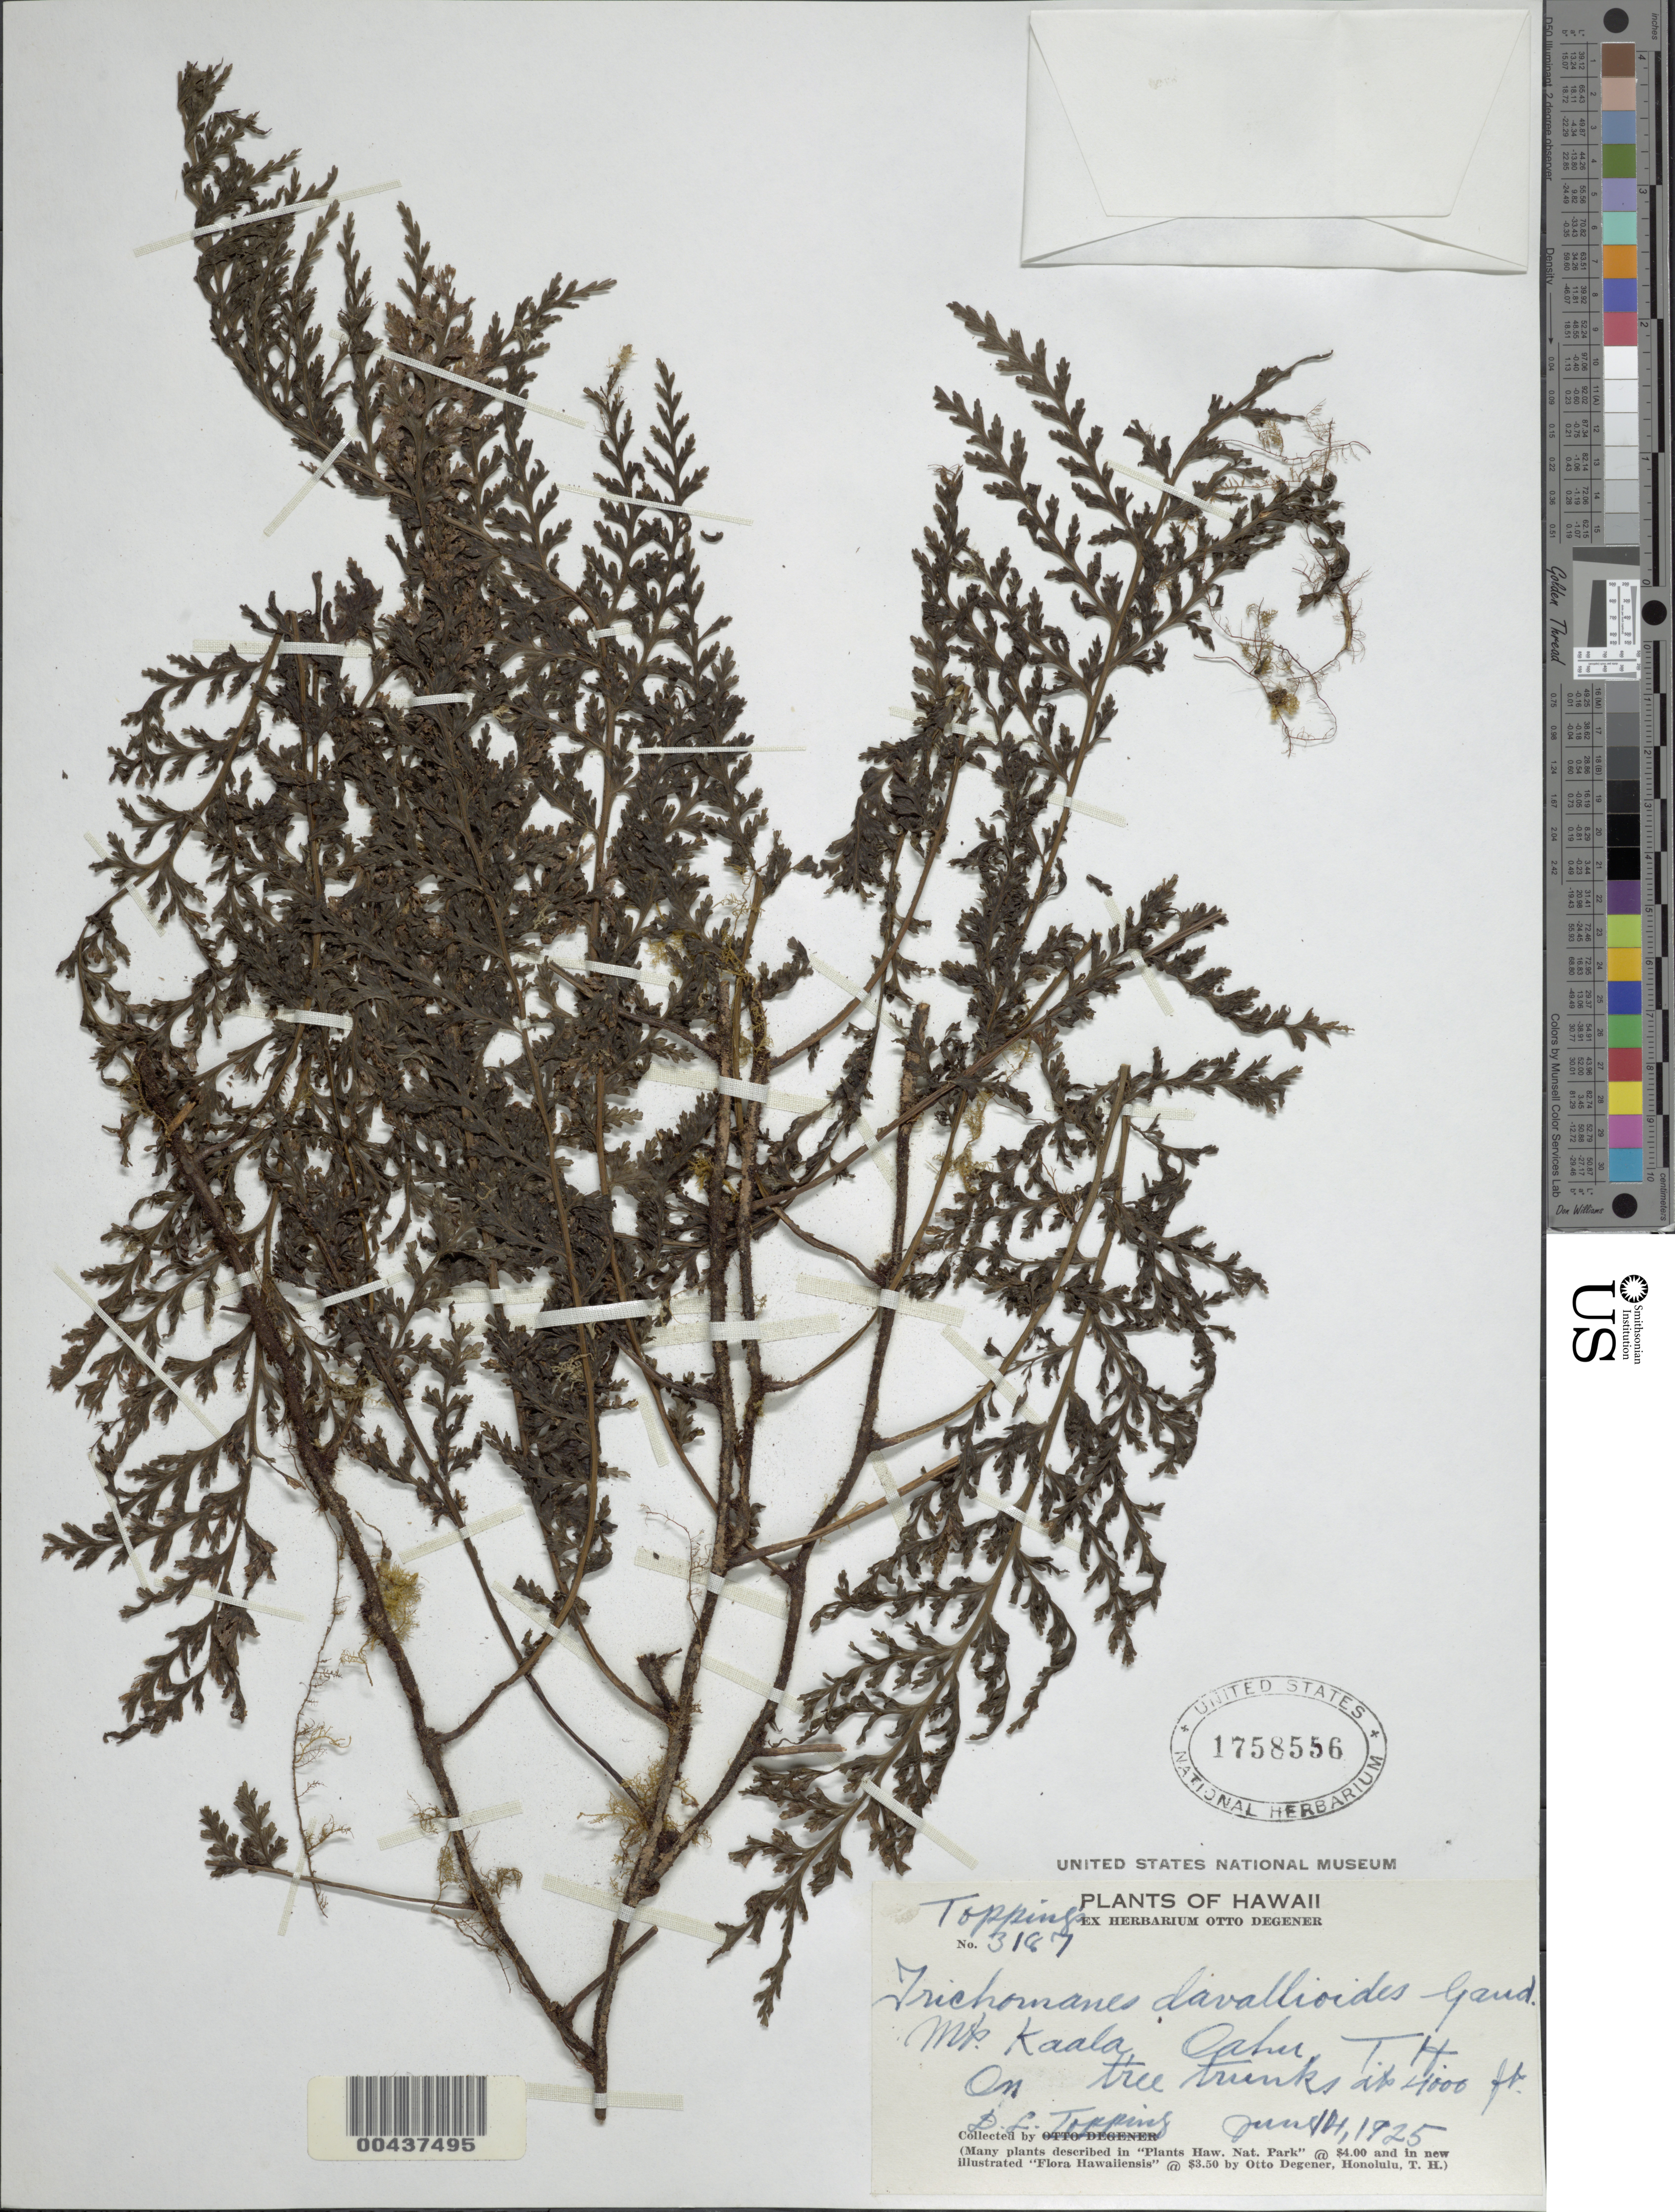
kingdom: Plantae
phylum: Tracheophyta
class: Polypodiopsida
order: Hymenophyllales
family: Hymenophyllaceae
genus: Vandenboschia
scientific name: Vandenboschia davallioides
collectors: D. L. Topping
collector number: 3187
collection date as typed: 14 Jun 1925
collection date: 1925-06-14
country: United States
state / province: Hawaii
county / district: Honolulu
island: Oahu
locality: Mt. Kaala, Oahu, T.H.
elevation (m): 1219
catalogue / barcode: US 1758556